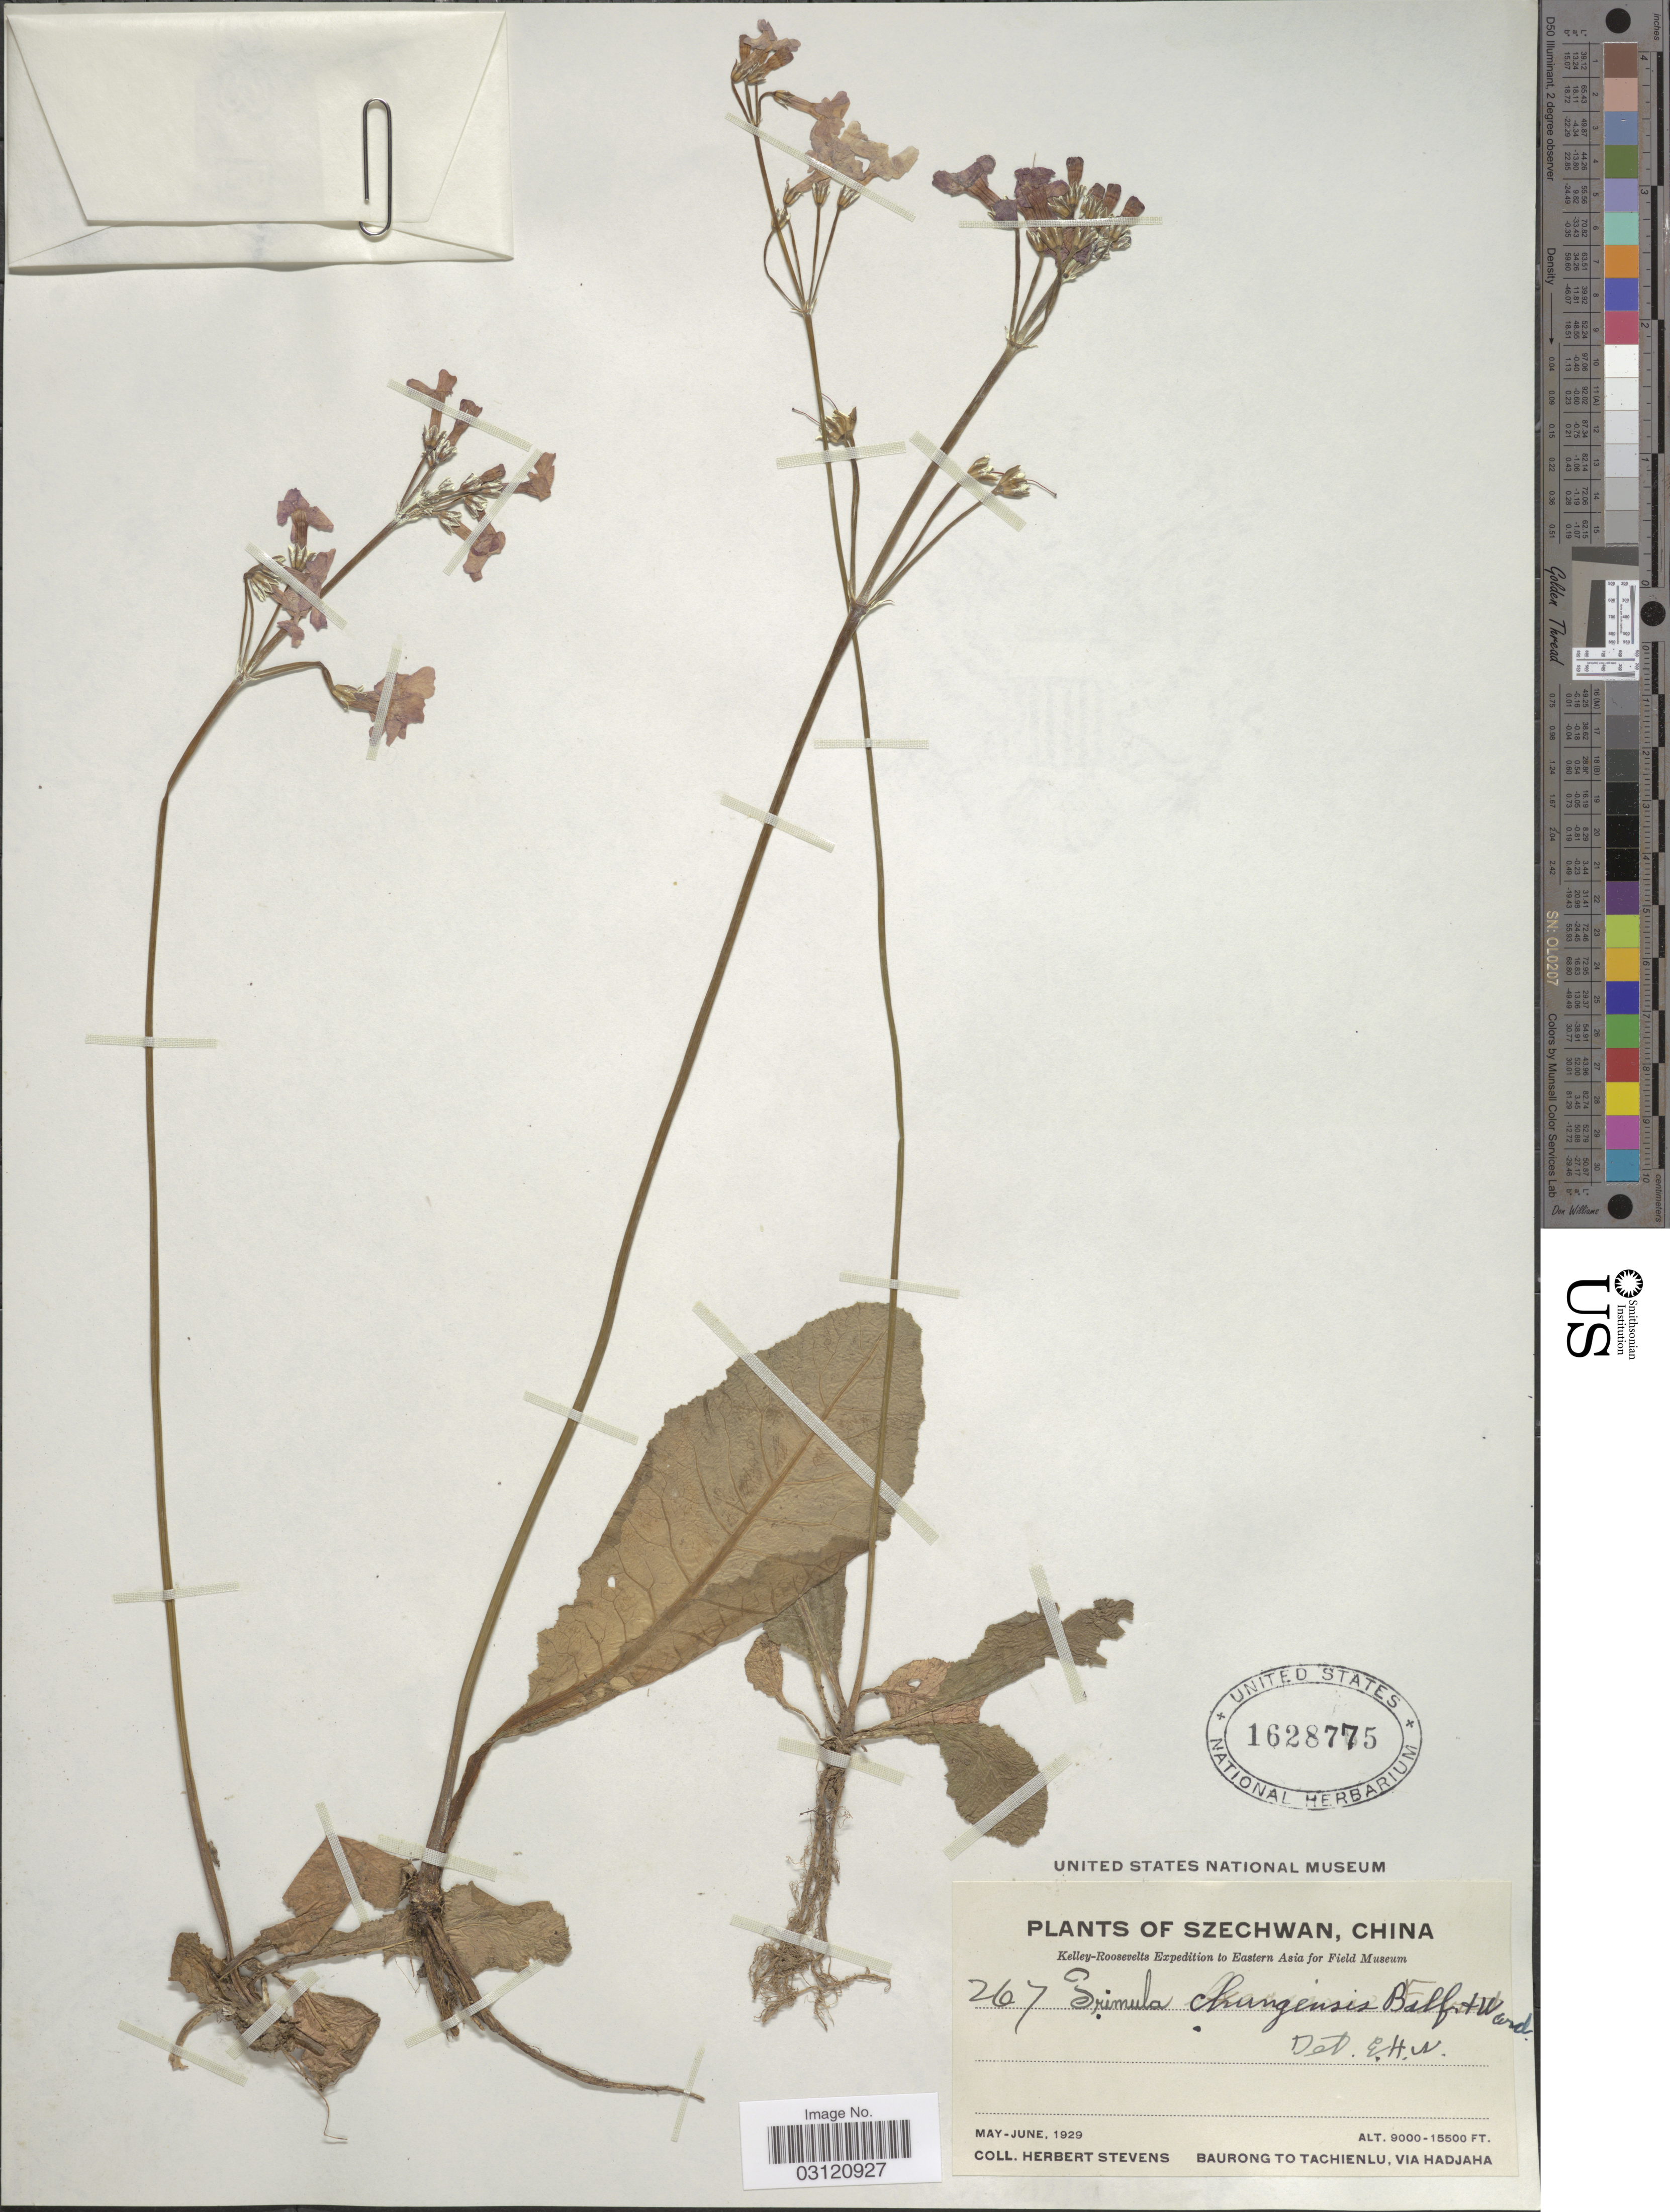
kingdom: Plantae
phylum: Tracheophyta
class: Magnoliopsida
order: Ericales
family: Primulaceae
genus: Primula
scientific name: Primula chungensis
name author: Balf. f. & Kingdon-Ward in Balf. f.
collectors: H. Stevens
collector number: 267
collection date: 1929-05/1929-06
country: China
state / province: Sichuan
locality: Szechwan. Eastern Asia. Baurong to Tachienlu, via Hadjaha.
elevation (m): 2743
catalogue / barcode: US 1628775